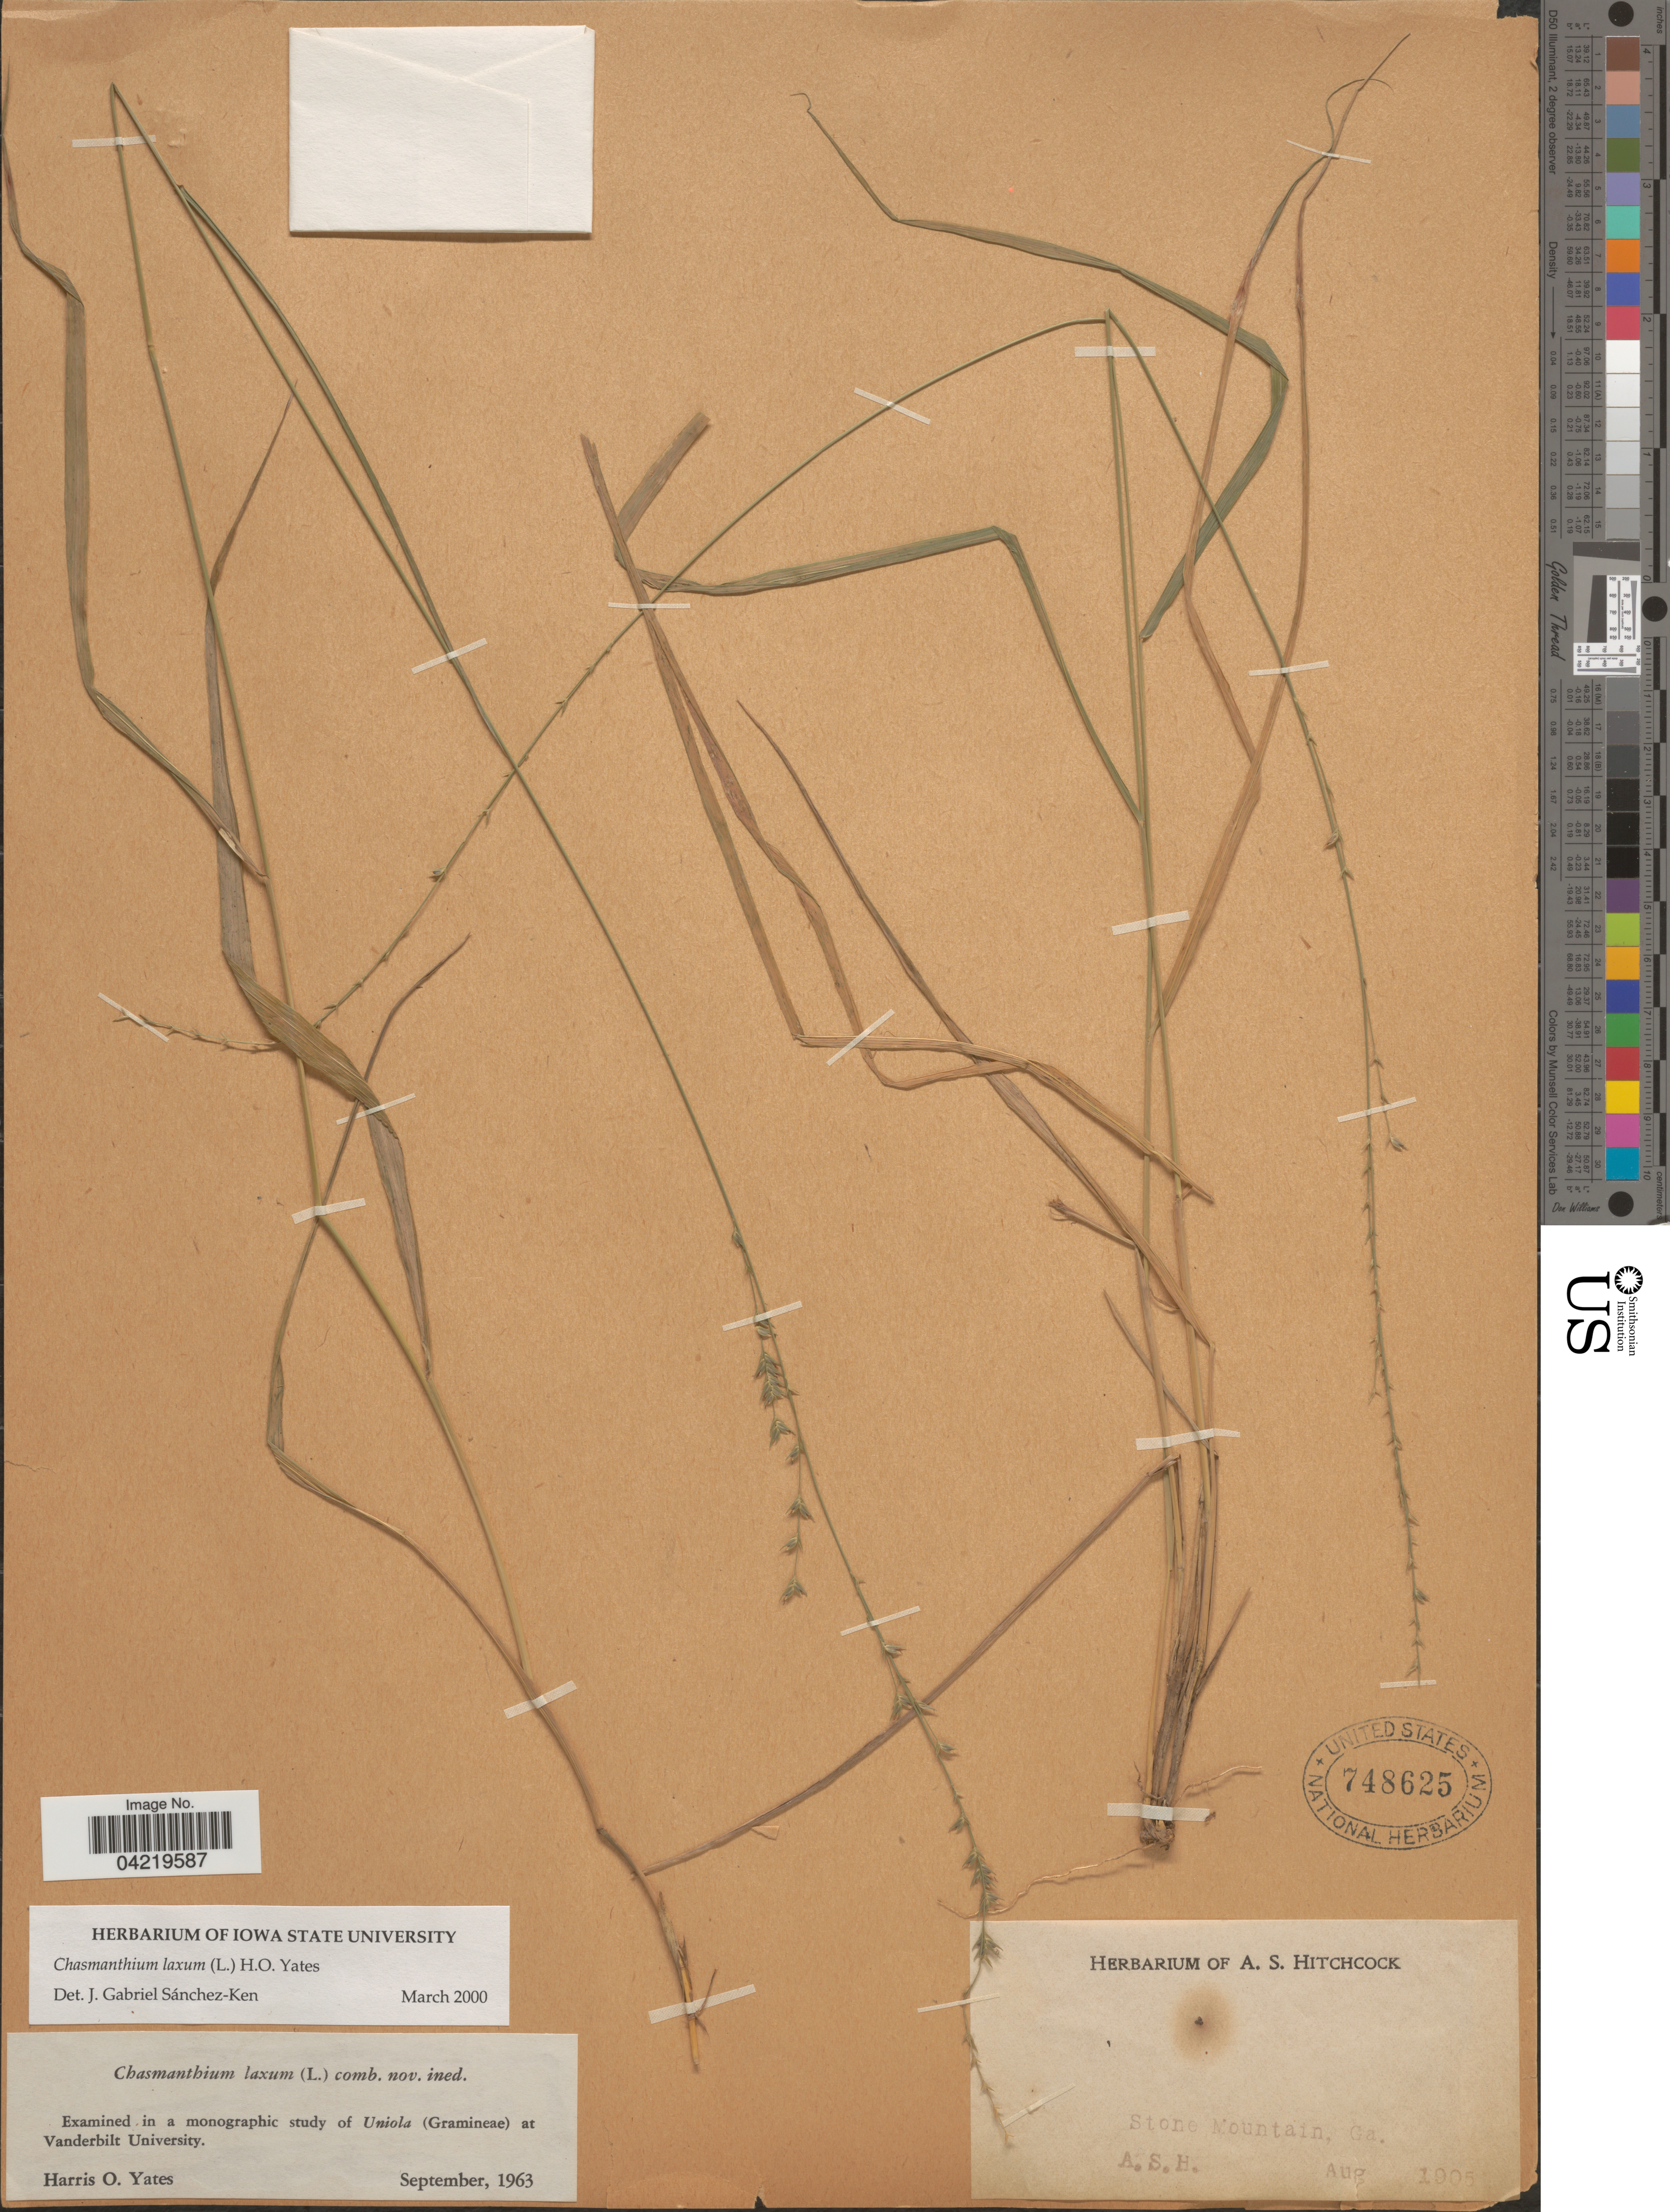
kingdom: Plantae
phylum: Tracheophyta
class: Liliopsida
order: Poales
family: Poaceae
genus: Chasmanthium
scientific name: Chasmanthium laxum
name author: (L.) H.O. Yates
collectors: A. S. Hitchcock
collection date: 1905-08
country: United States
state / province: Georgia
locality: Stone Mountain.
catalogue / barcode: US 748625